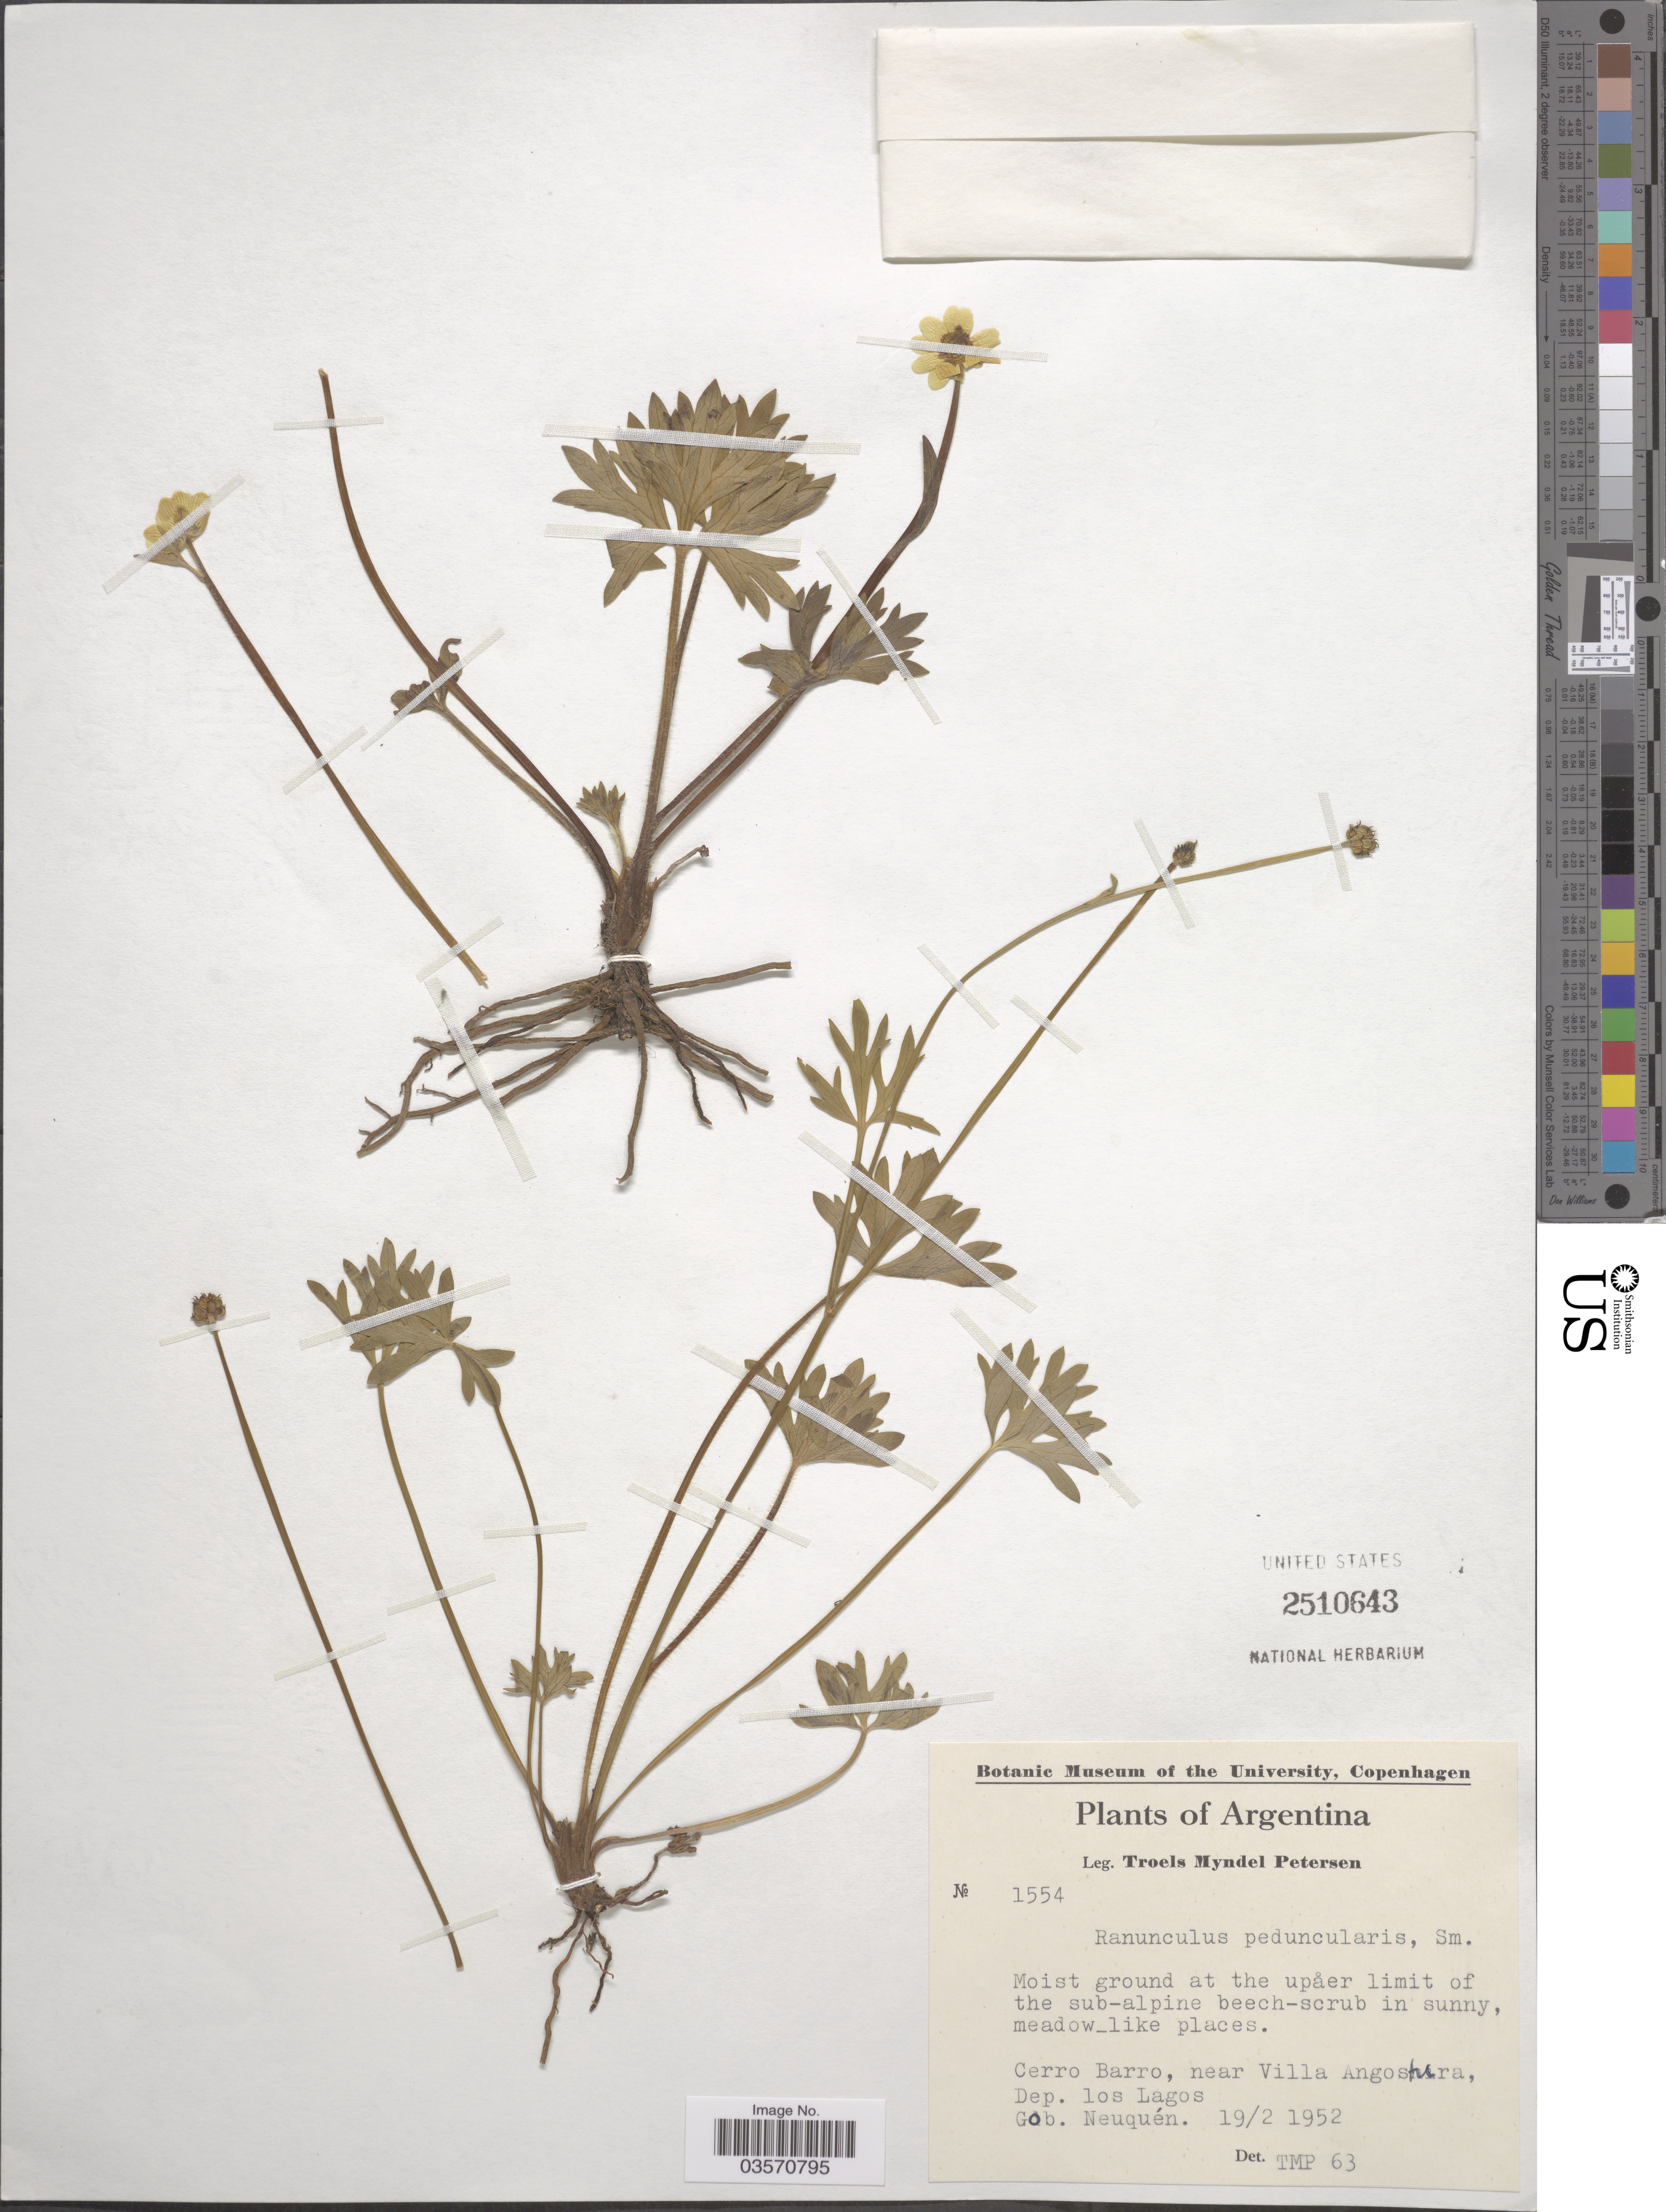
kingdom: Plantae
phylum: Tracheophyta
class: Magnoliopsida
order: Ranunculales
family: Ranunculaceae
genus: Ranunculus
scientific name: Ranunculus peduncularis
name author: Sm.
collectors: T. Pederson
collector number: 1554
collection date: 1952-02-19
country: Argentina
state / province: Neuquen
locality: Cerro Barro, near Villa Angostura, Dep. los Lagos. Gob. Neuquén.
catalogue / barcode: US 2510643